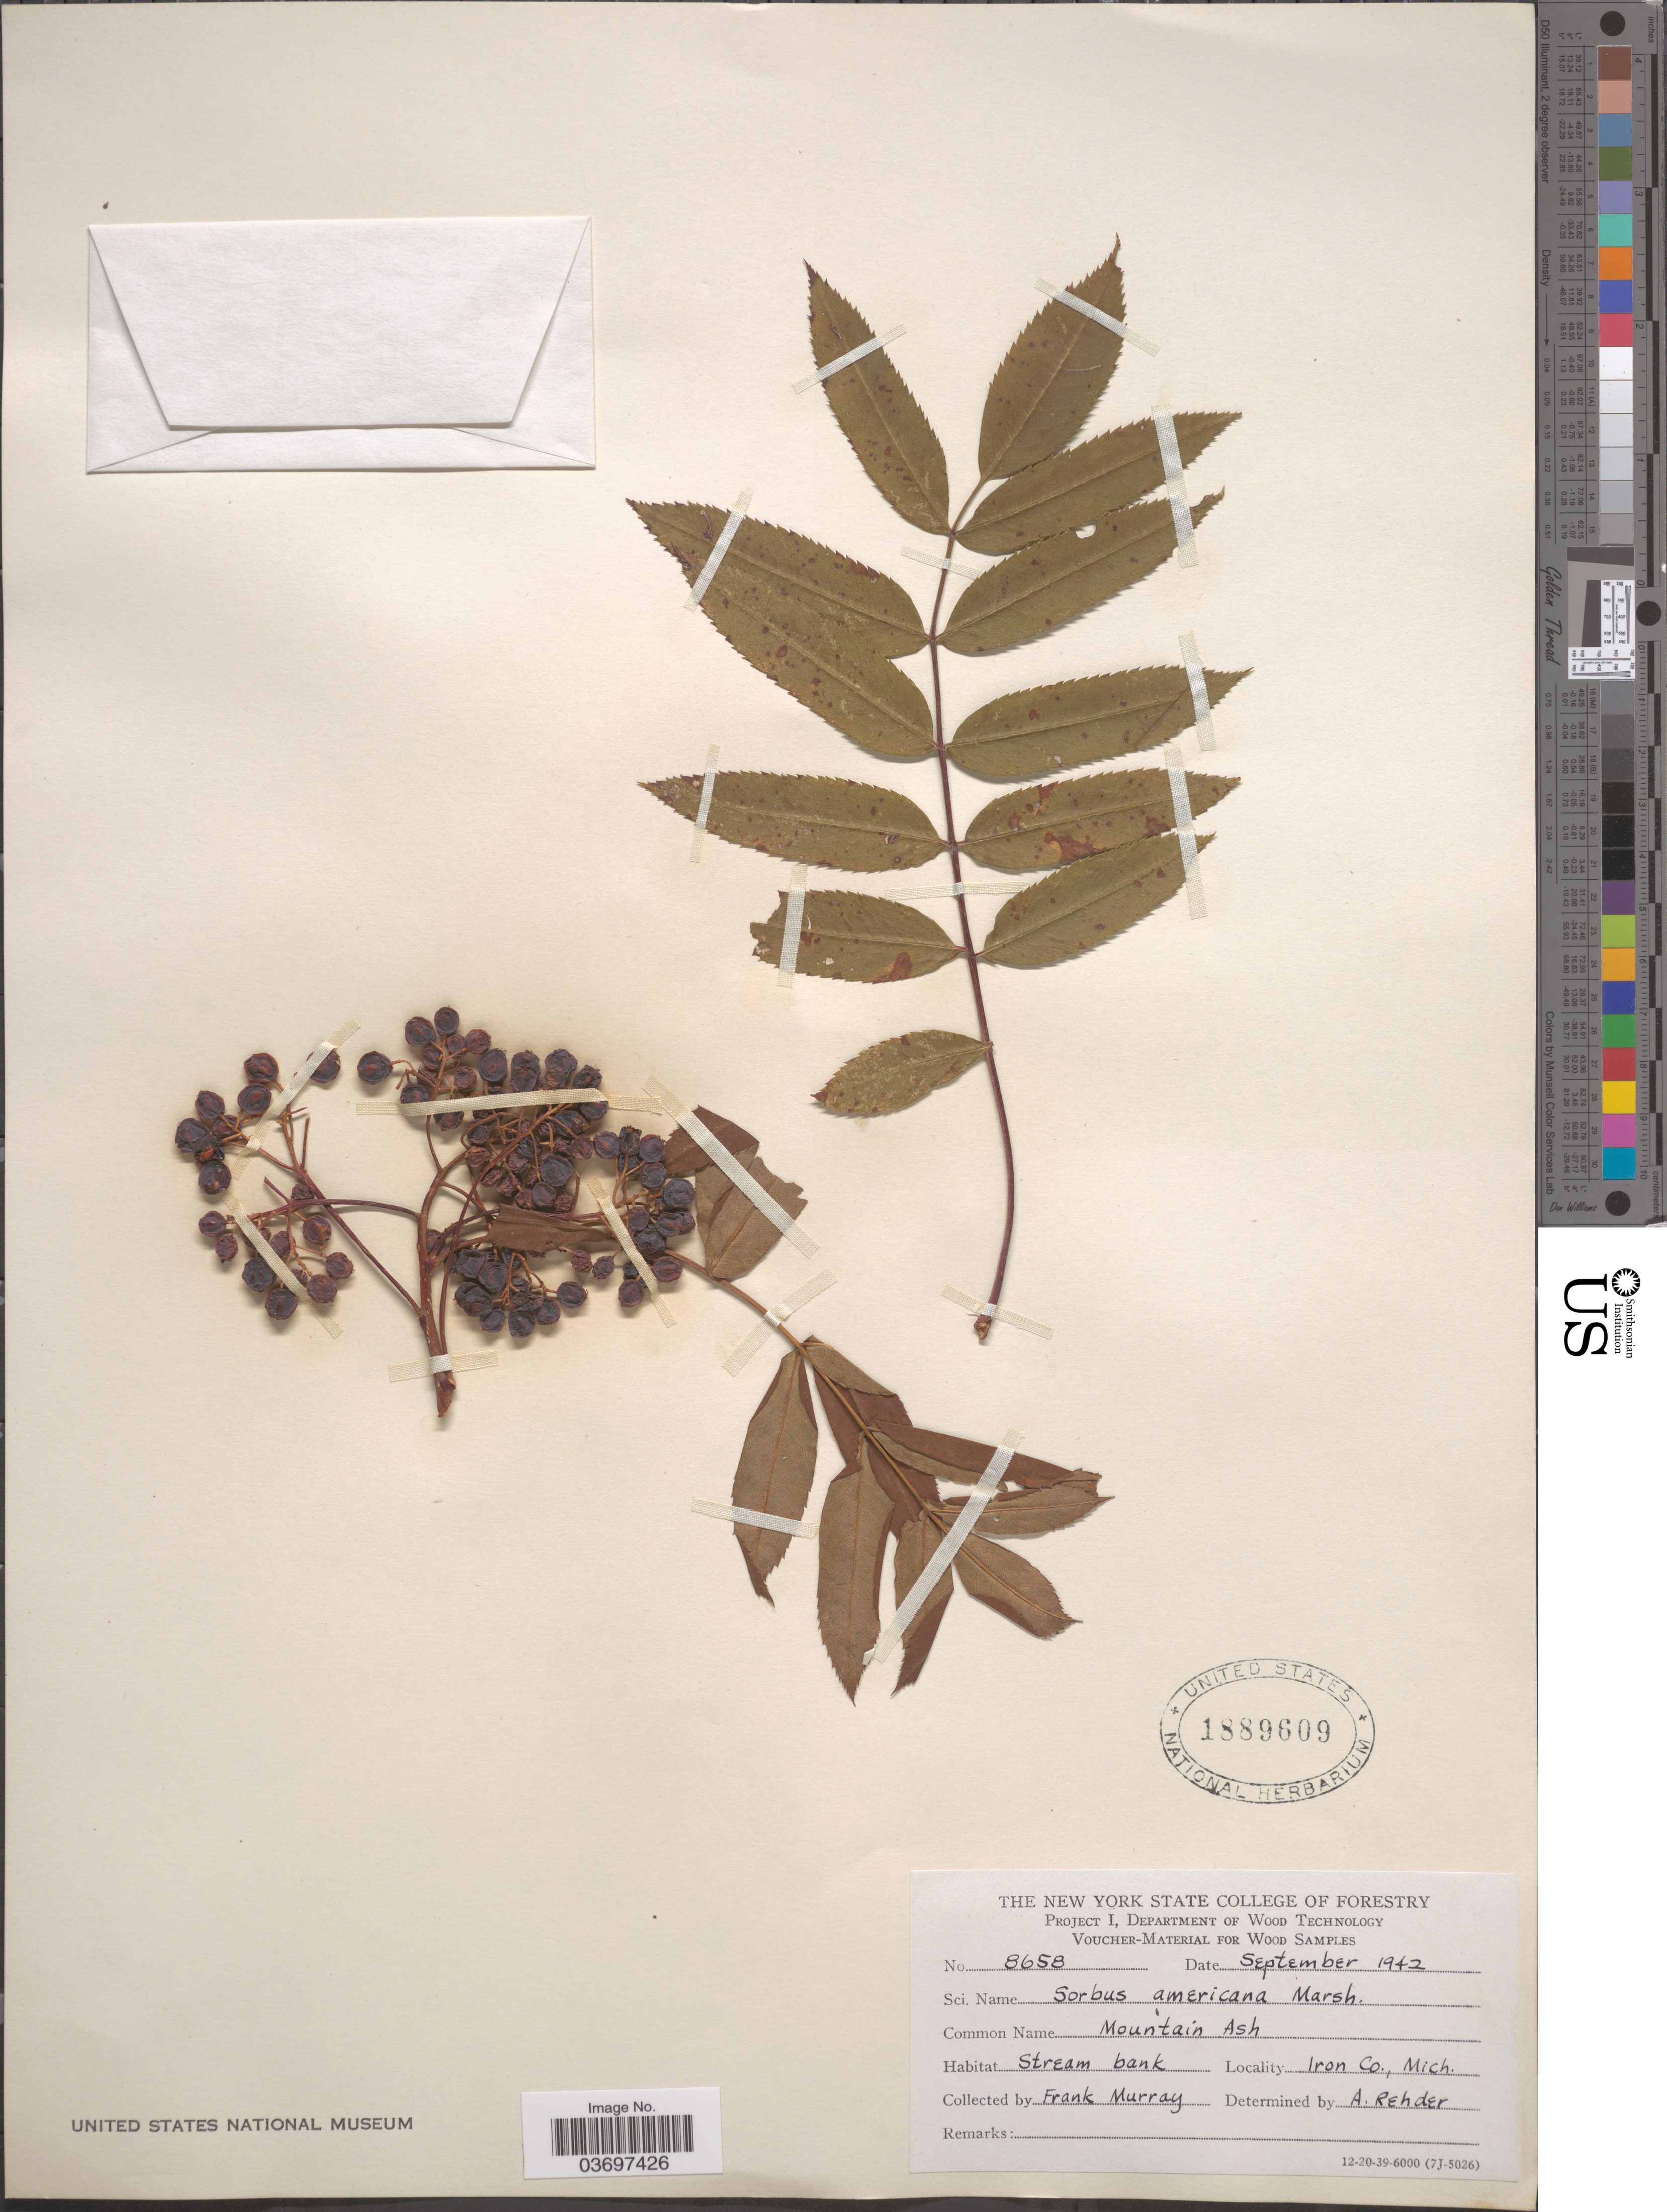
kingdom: Plantae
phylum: Tracheophyta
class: Magnoliopsida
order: Rosales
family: Rosaceae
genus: Sorbus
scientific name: Sorbus americana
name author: Marshall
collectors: F. McMurray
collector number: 8658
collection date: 1942-09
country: United States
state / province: Michigan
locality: Iron Co.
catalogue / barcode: US 1889609